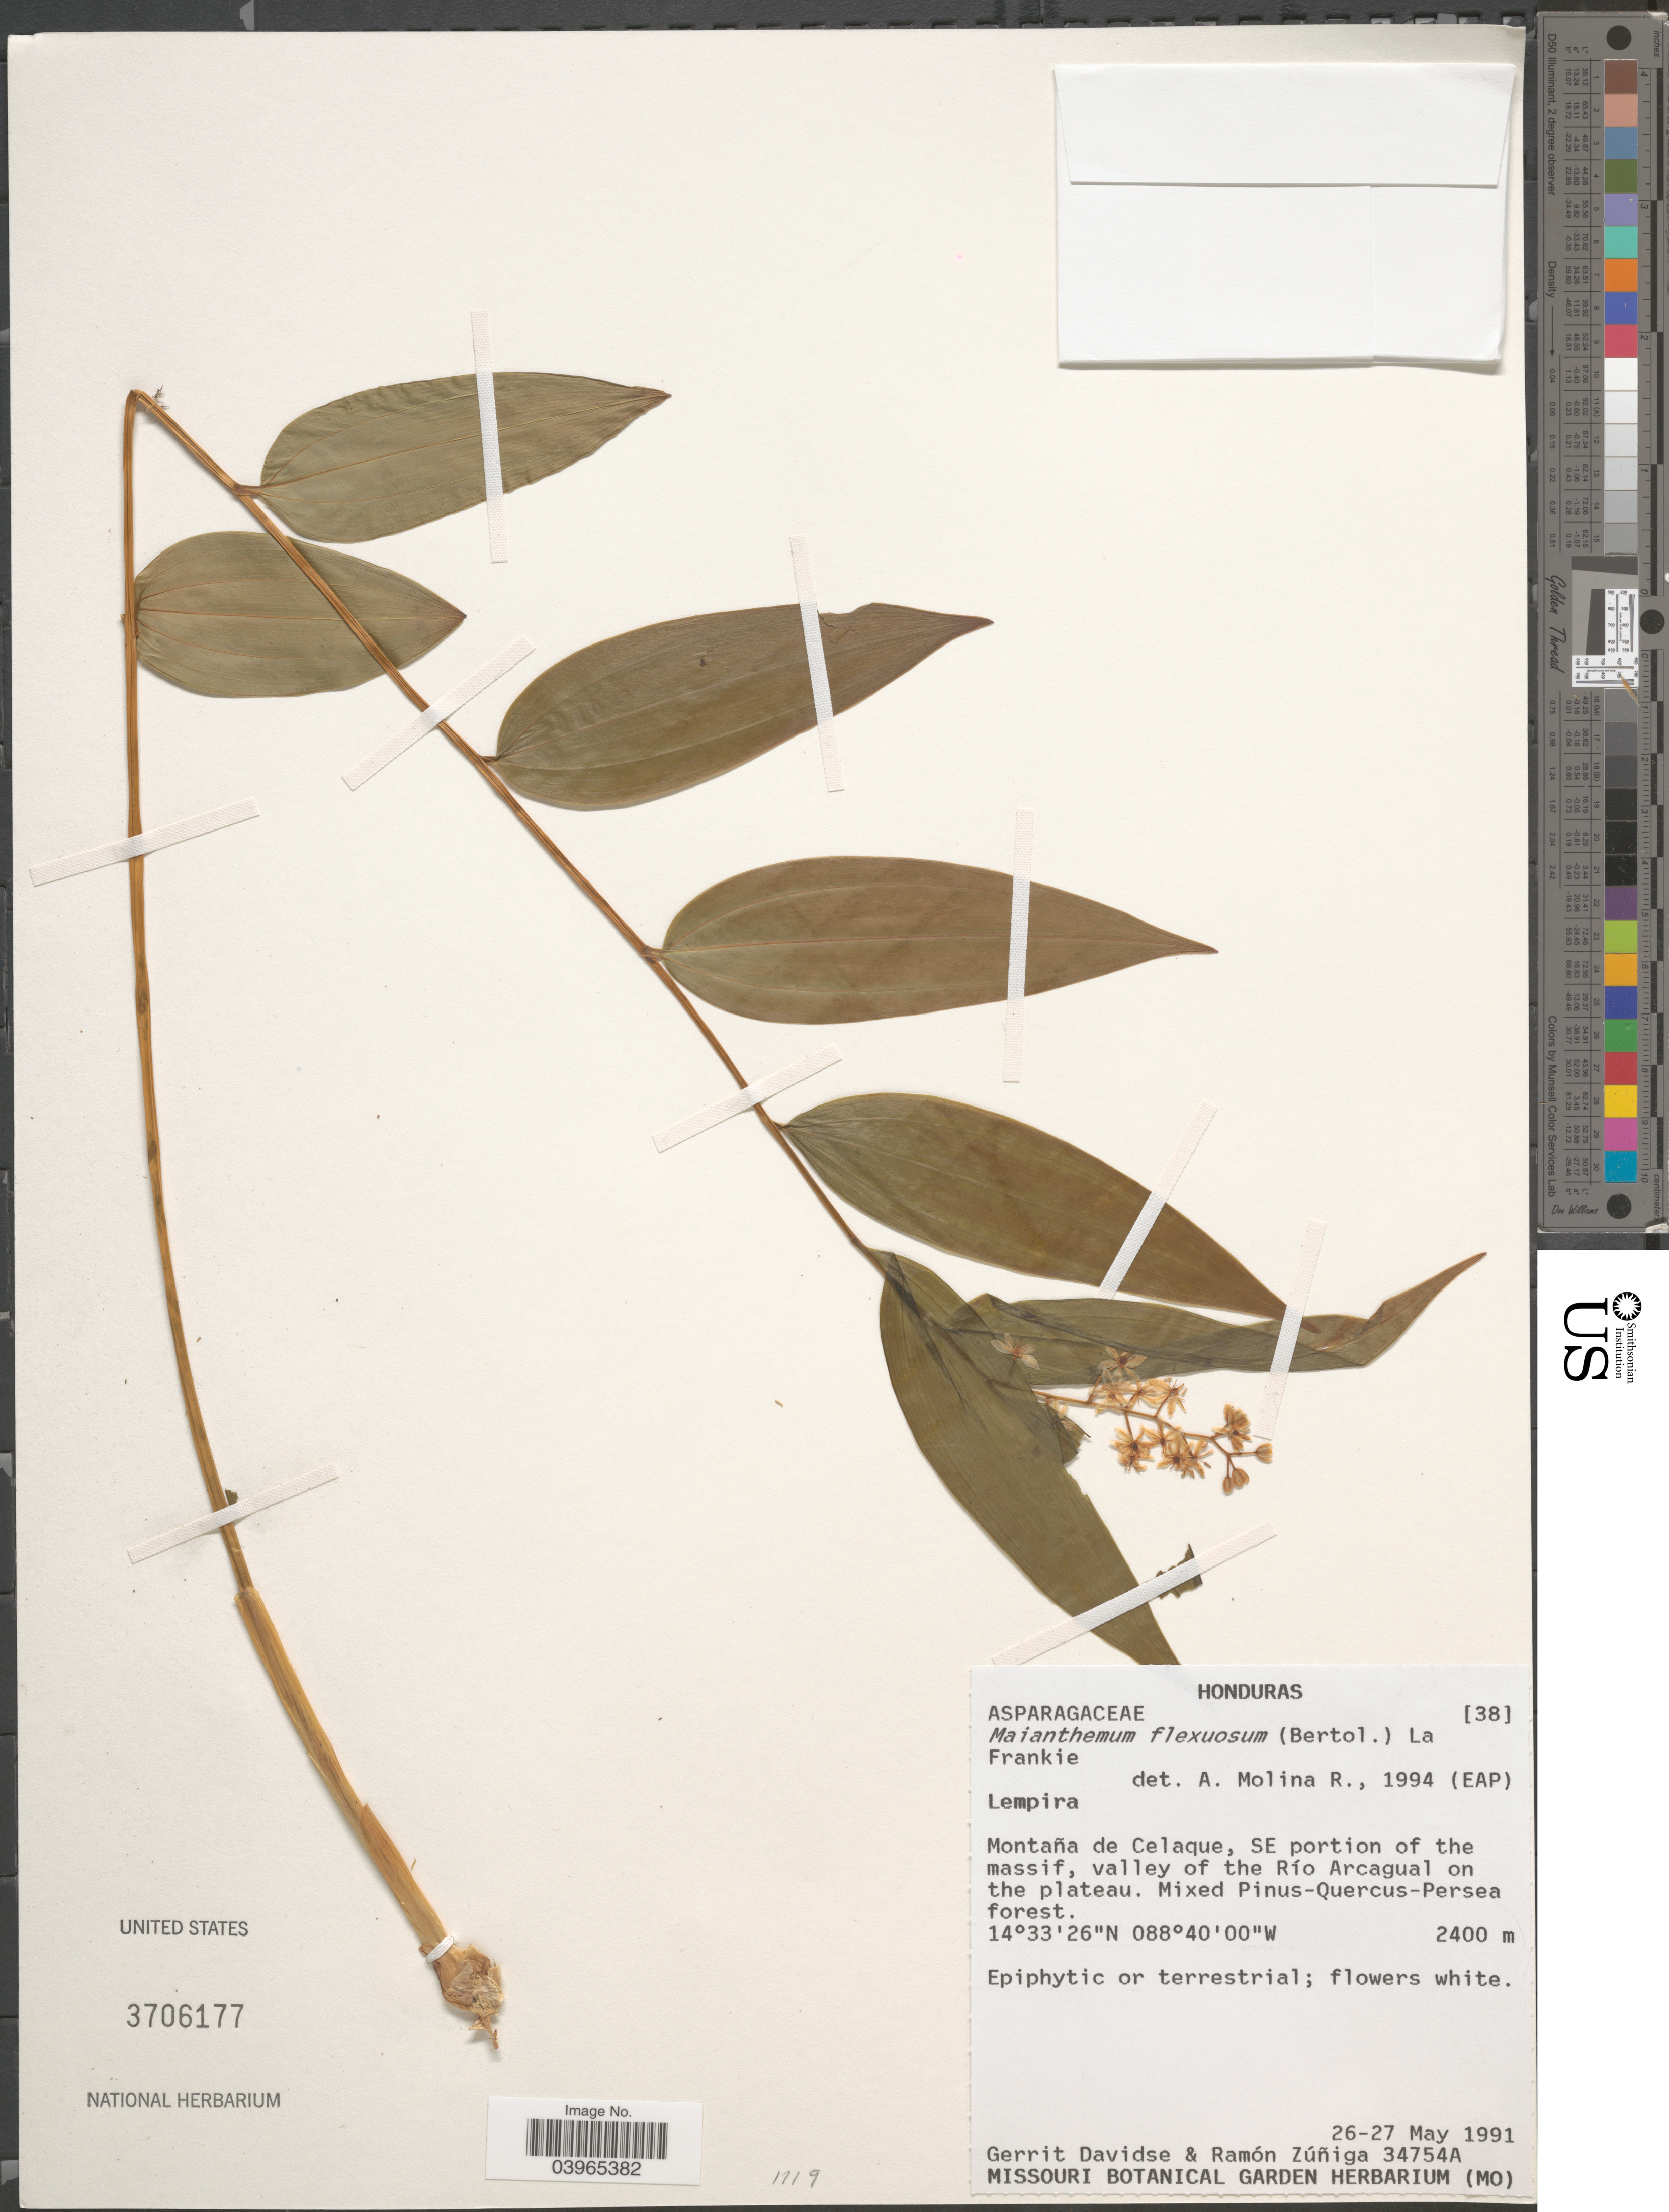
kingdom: Plantae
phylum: Tracheophyta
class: Liliopsida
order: Asparagales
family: Asparagaceae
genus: Maianthemum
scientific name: Maianthemum flexuosum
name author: (Bertol.) LaFrankie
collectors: G. Davidse & R. Zúñiga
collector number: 34754A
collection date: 1991-05-26/1991-05-27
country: Honduras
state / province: Lempira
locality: Montaña de Celaque, SE portion of the massif, valley of the Río Arcagual on the plateau.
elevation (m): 2400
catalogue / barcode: US 3706177